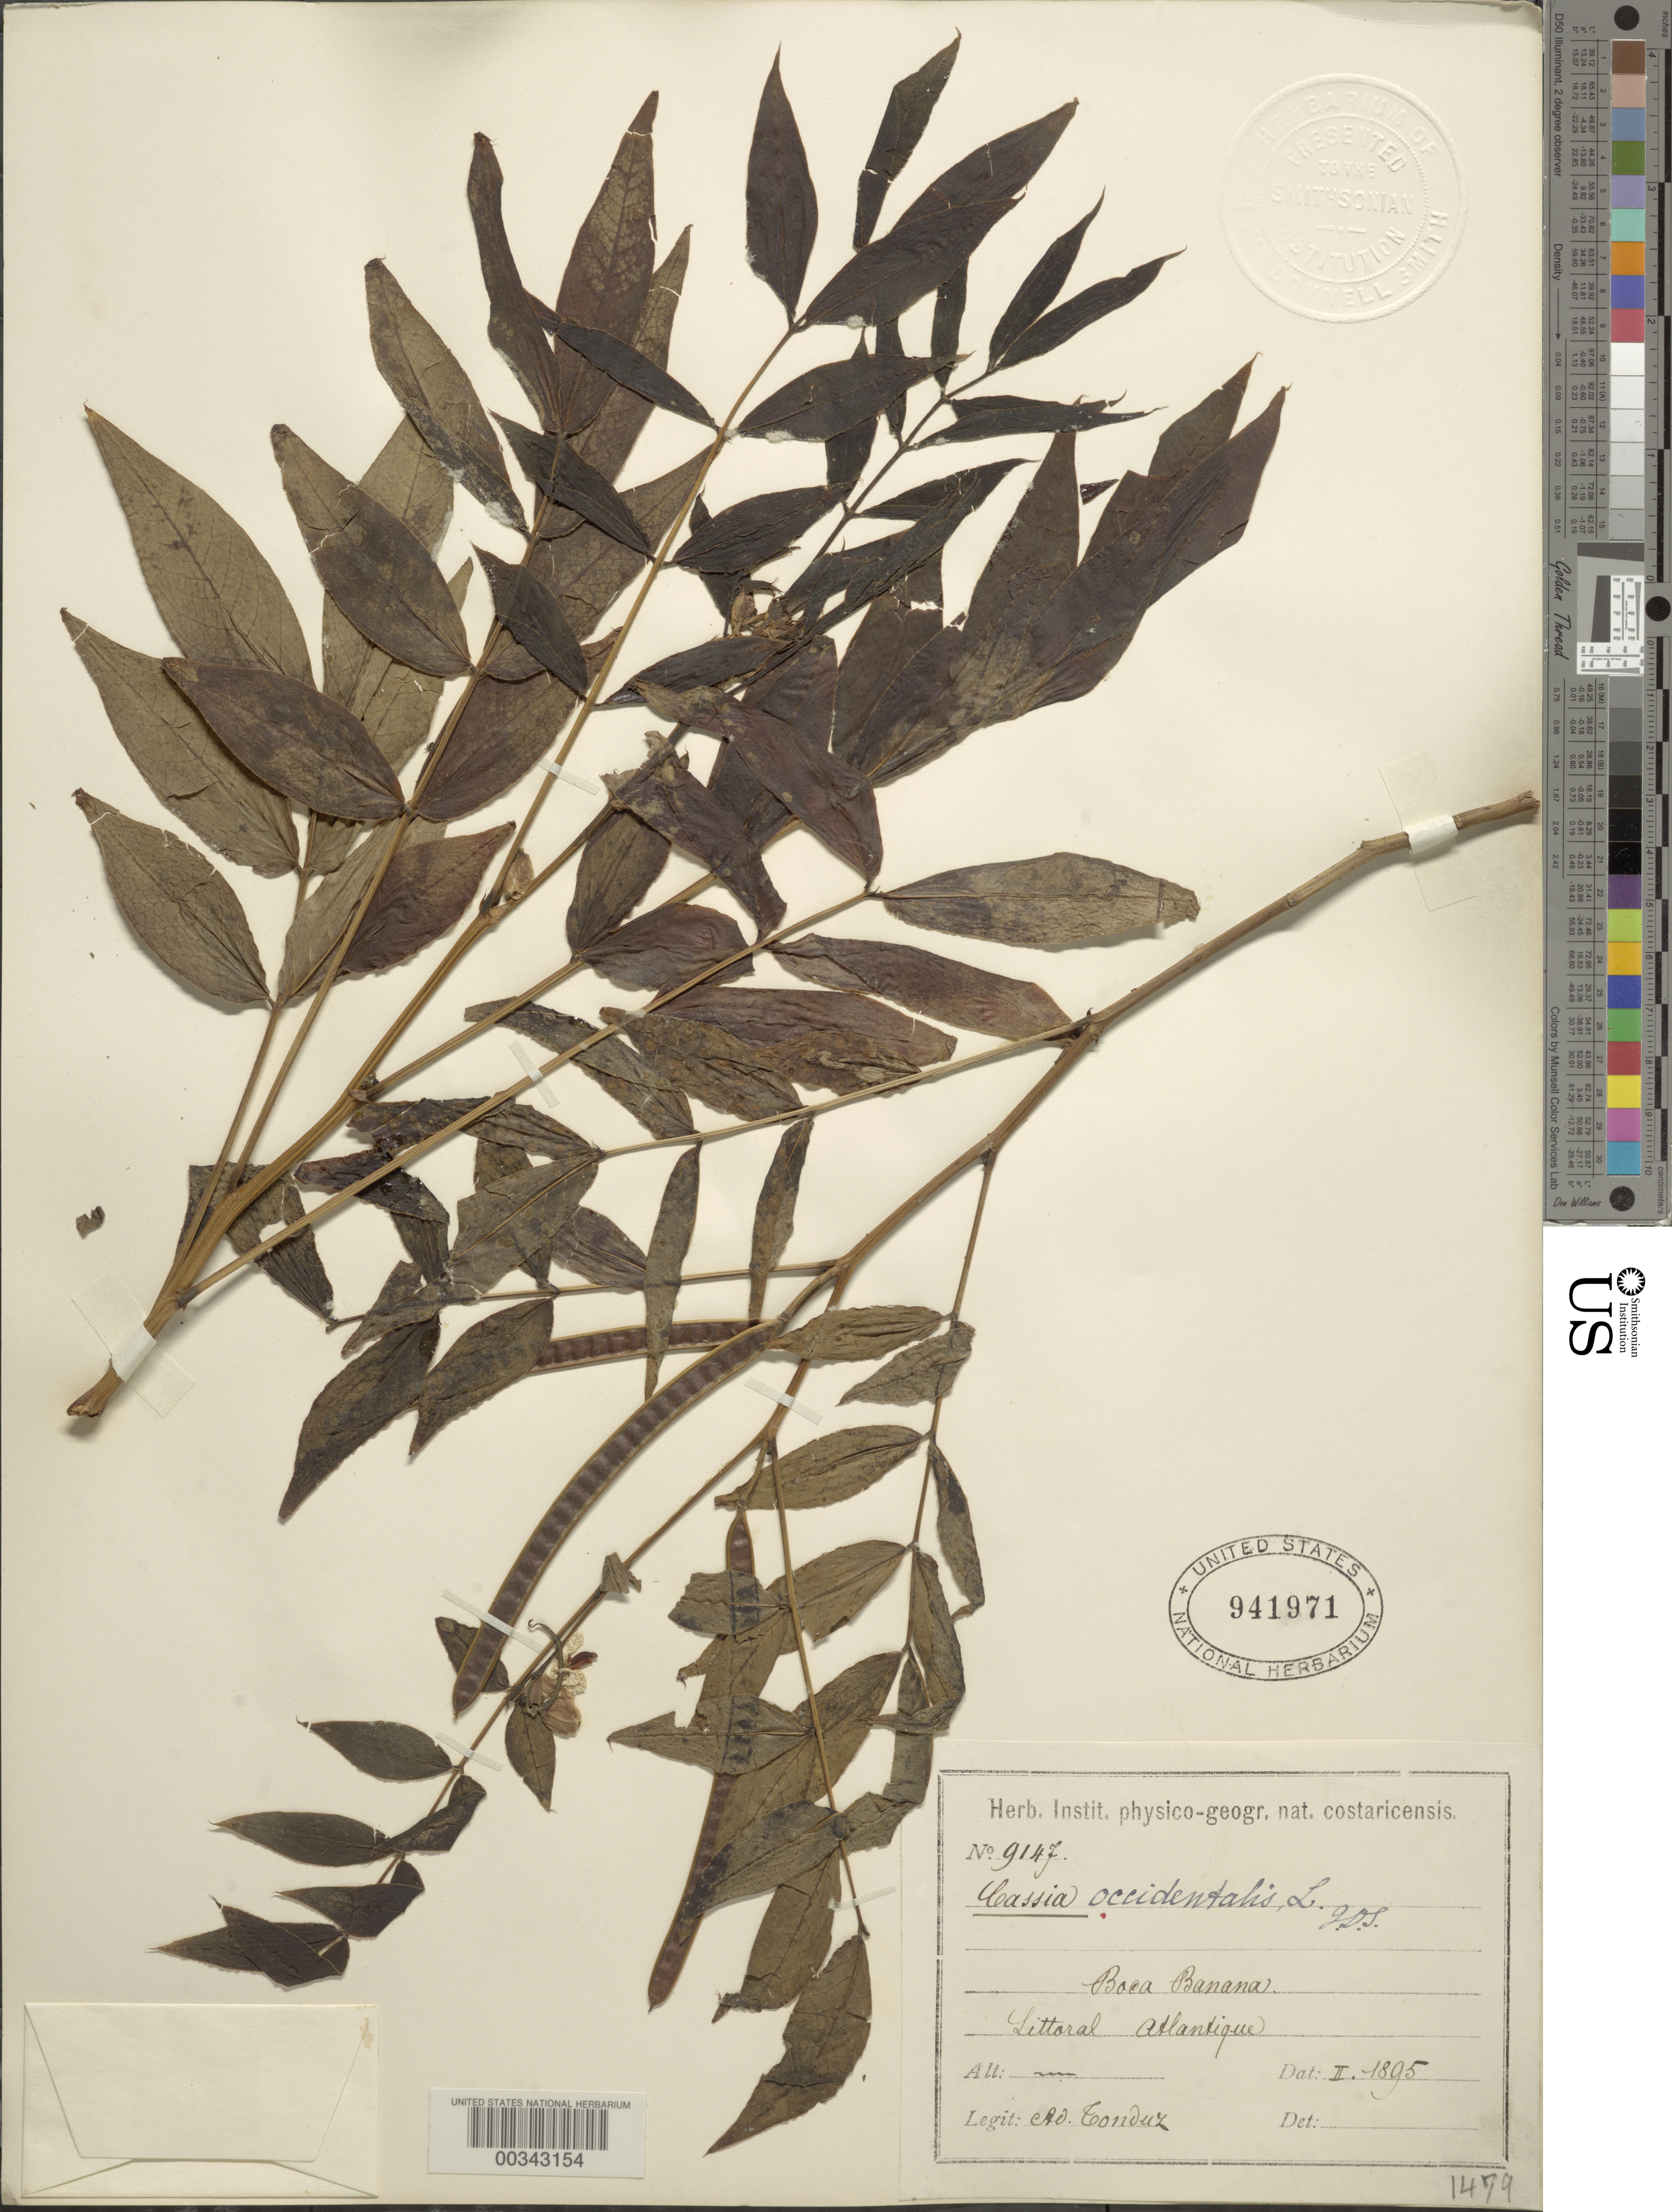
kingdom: Plantae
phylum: Tracheophyta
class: Magnoliopsida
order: Fabales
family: Fabaceae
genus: Senna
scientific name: Senna occidentalis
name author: (L.) Link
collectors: A. Tonduz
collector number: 9147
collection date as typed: Feb 1895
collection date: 1895-02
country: Costa Rica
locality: Boca Banana, Atlantic coast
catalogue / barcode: US 941971